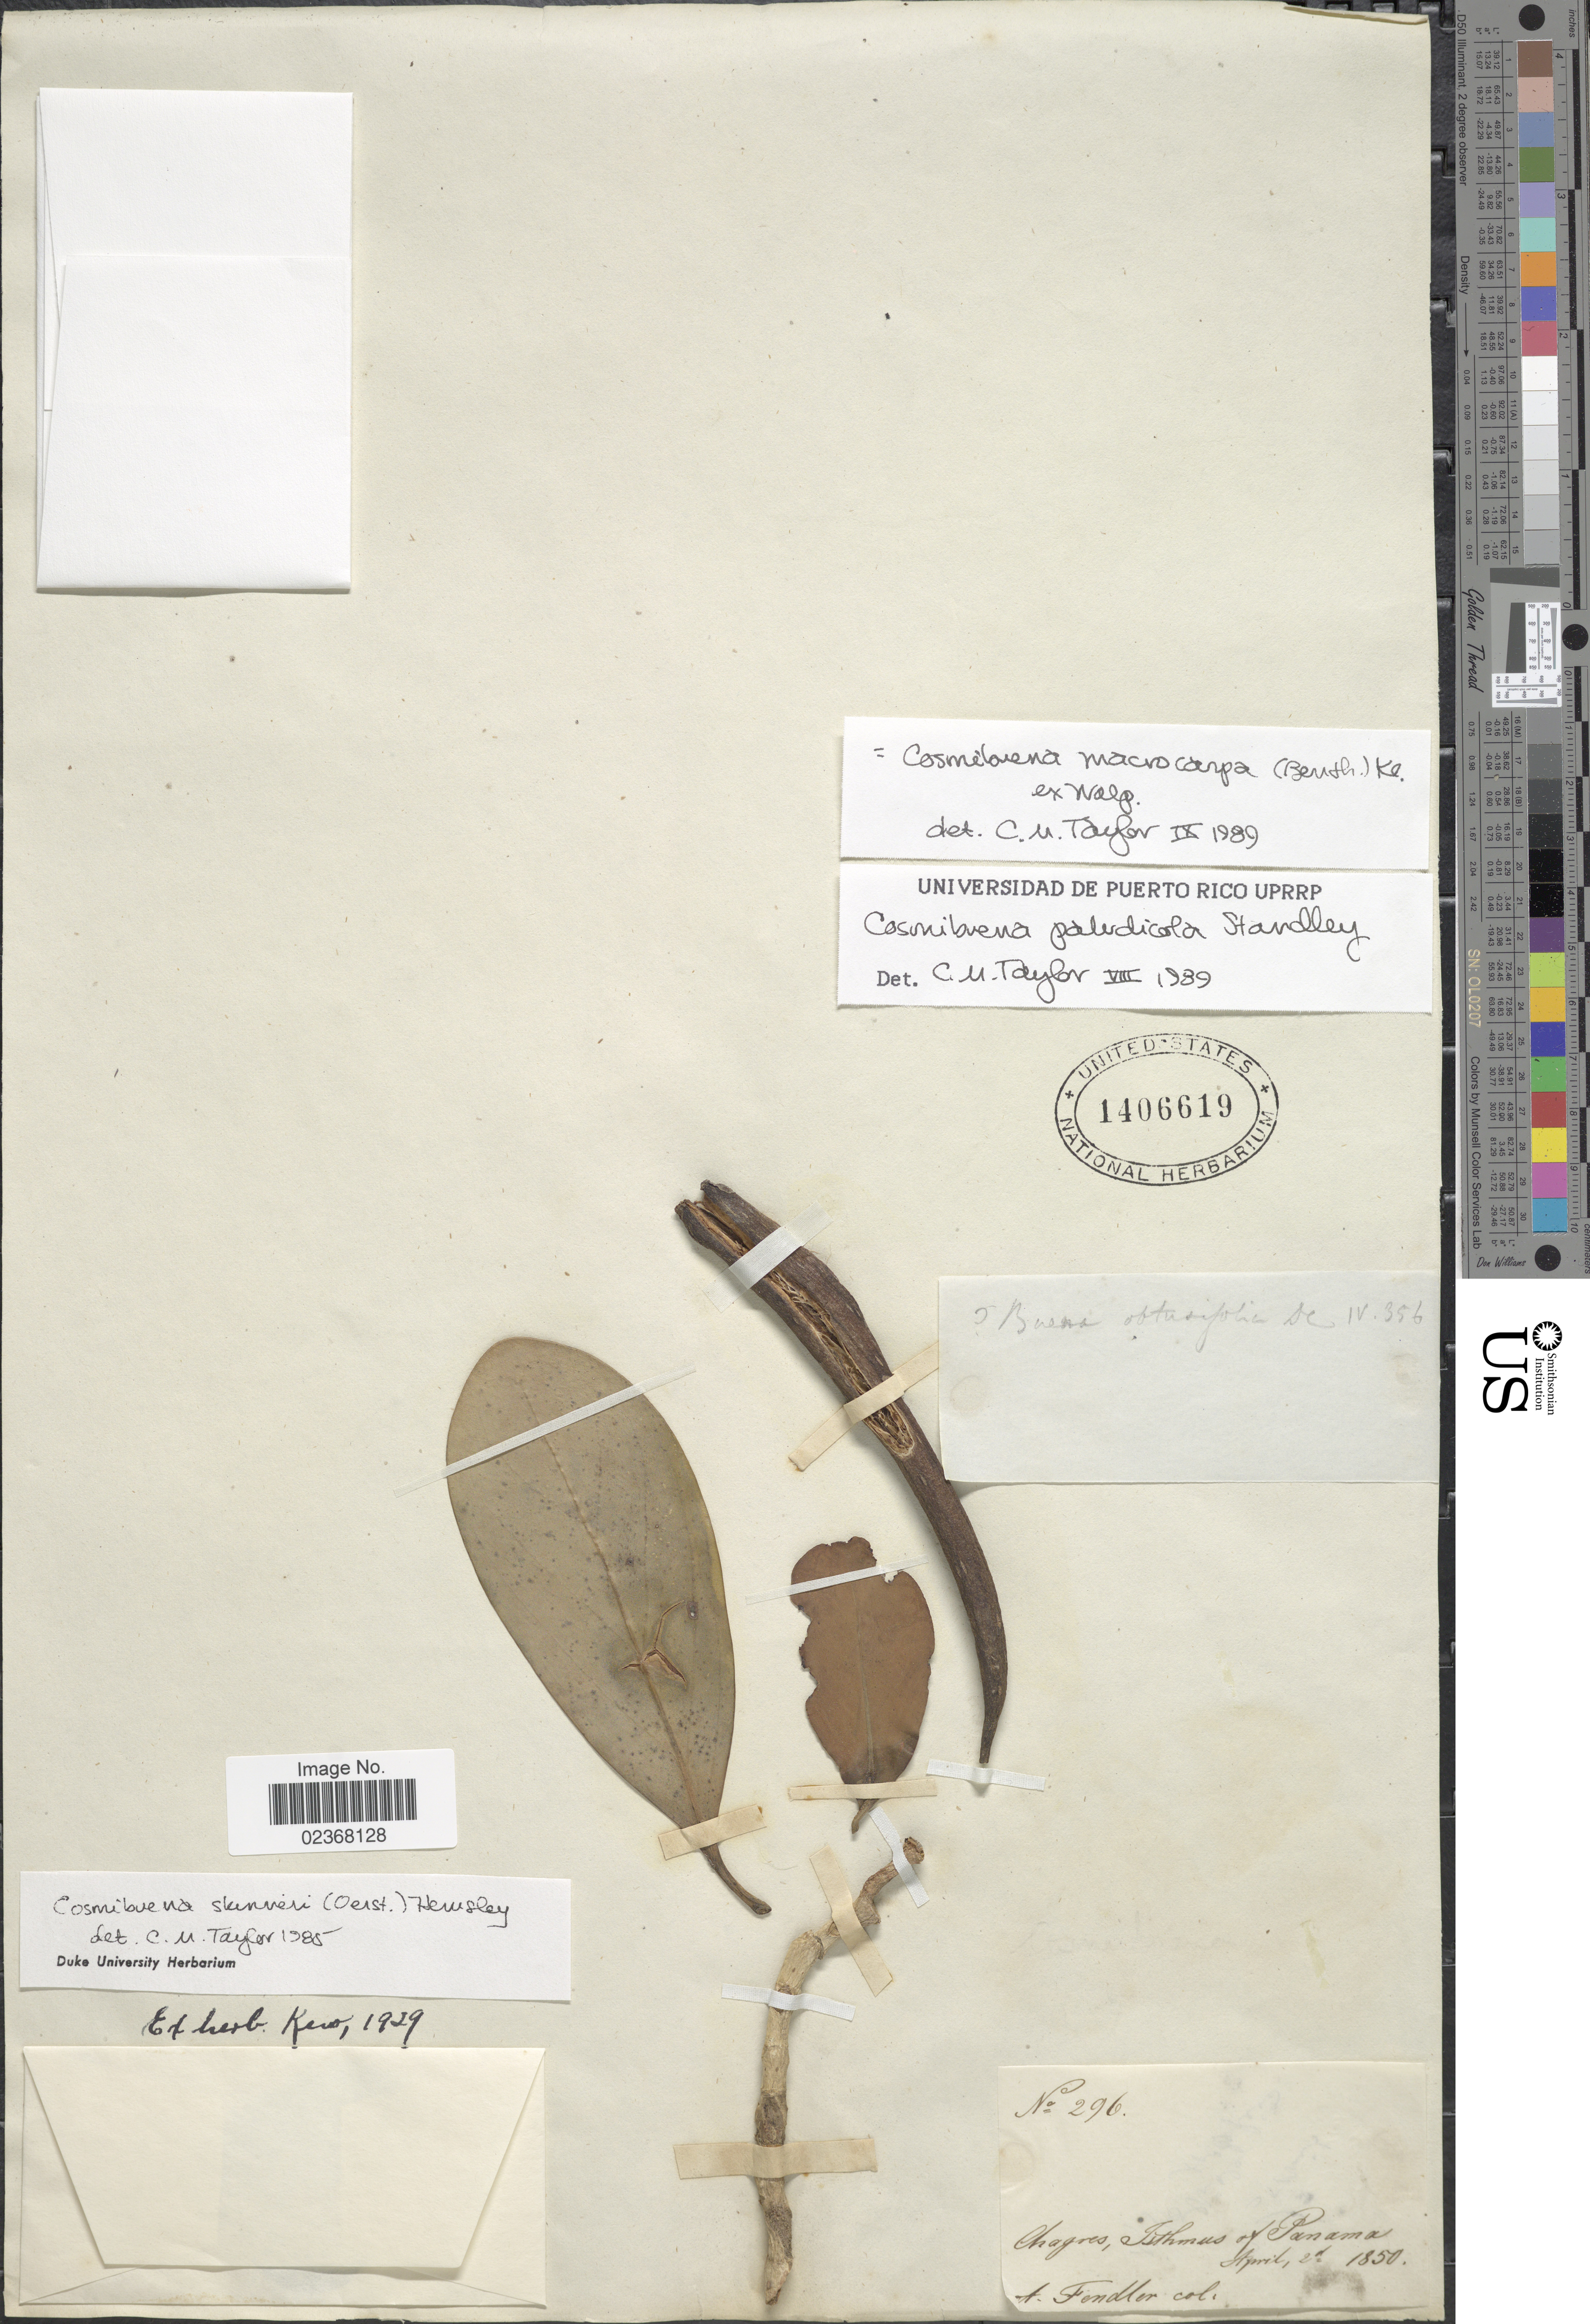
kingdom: Plantae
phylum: Tracheophyta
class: Magnoliopsida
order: Gentianales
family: Rubiaceae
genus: Cosmibuena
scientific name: Cosmibuena macrocarpa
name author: (Benth.) Klotzsch ex Walp.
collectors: A. Fendler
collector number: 296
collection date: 1850-04-02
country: Panama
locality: Chagres, Isthmus of Panama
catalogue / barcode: US 1406619